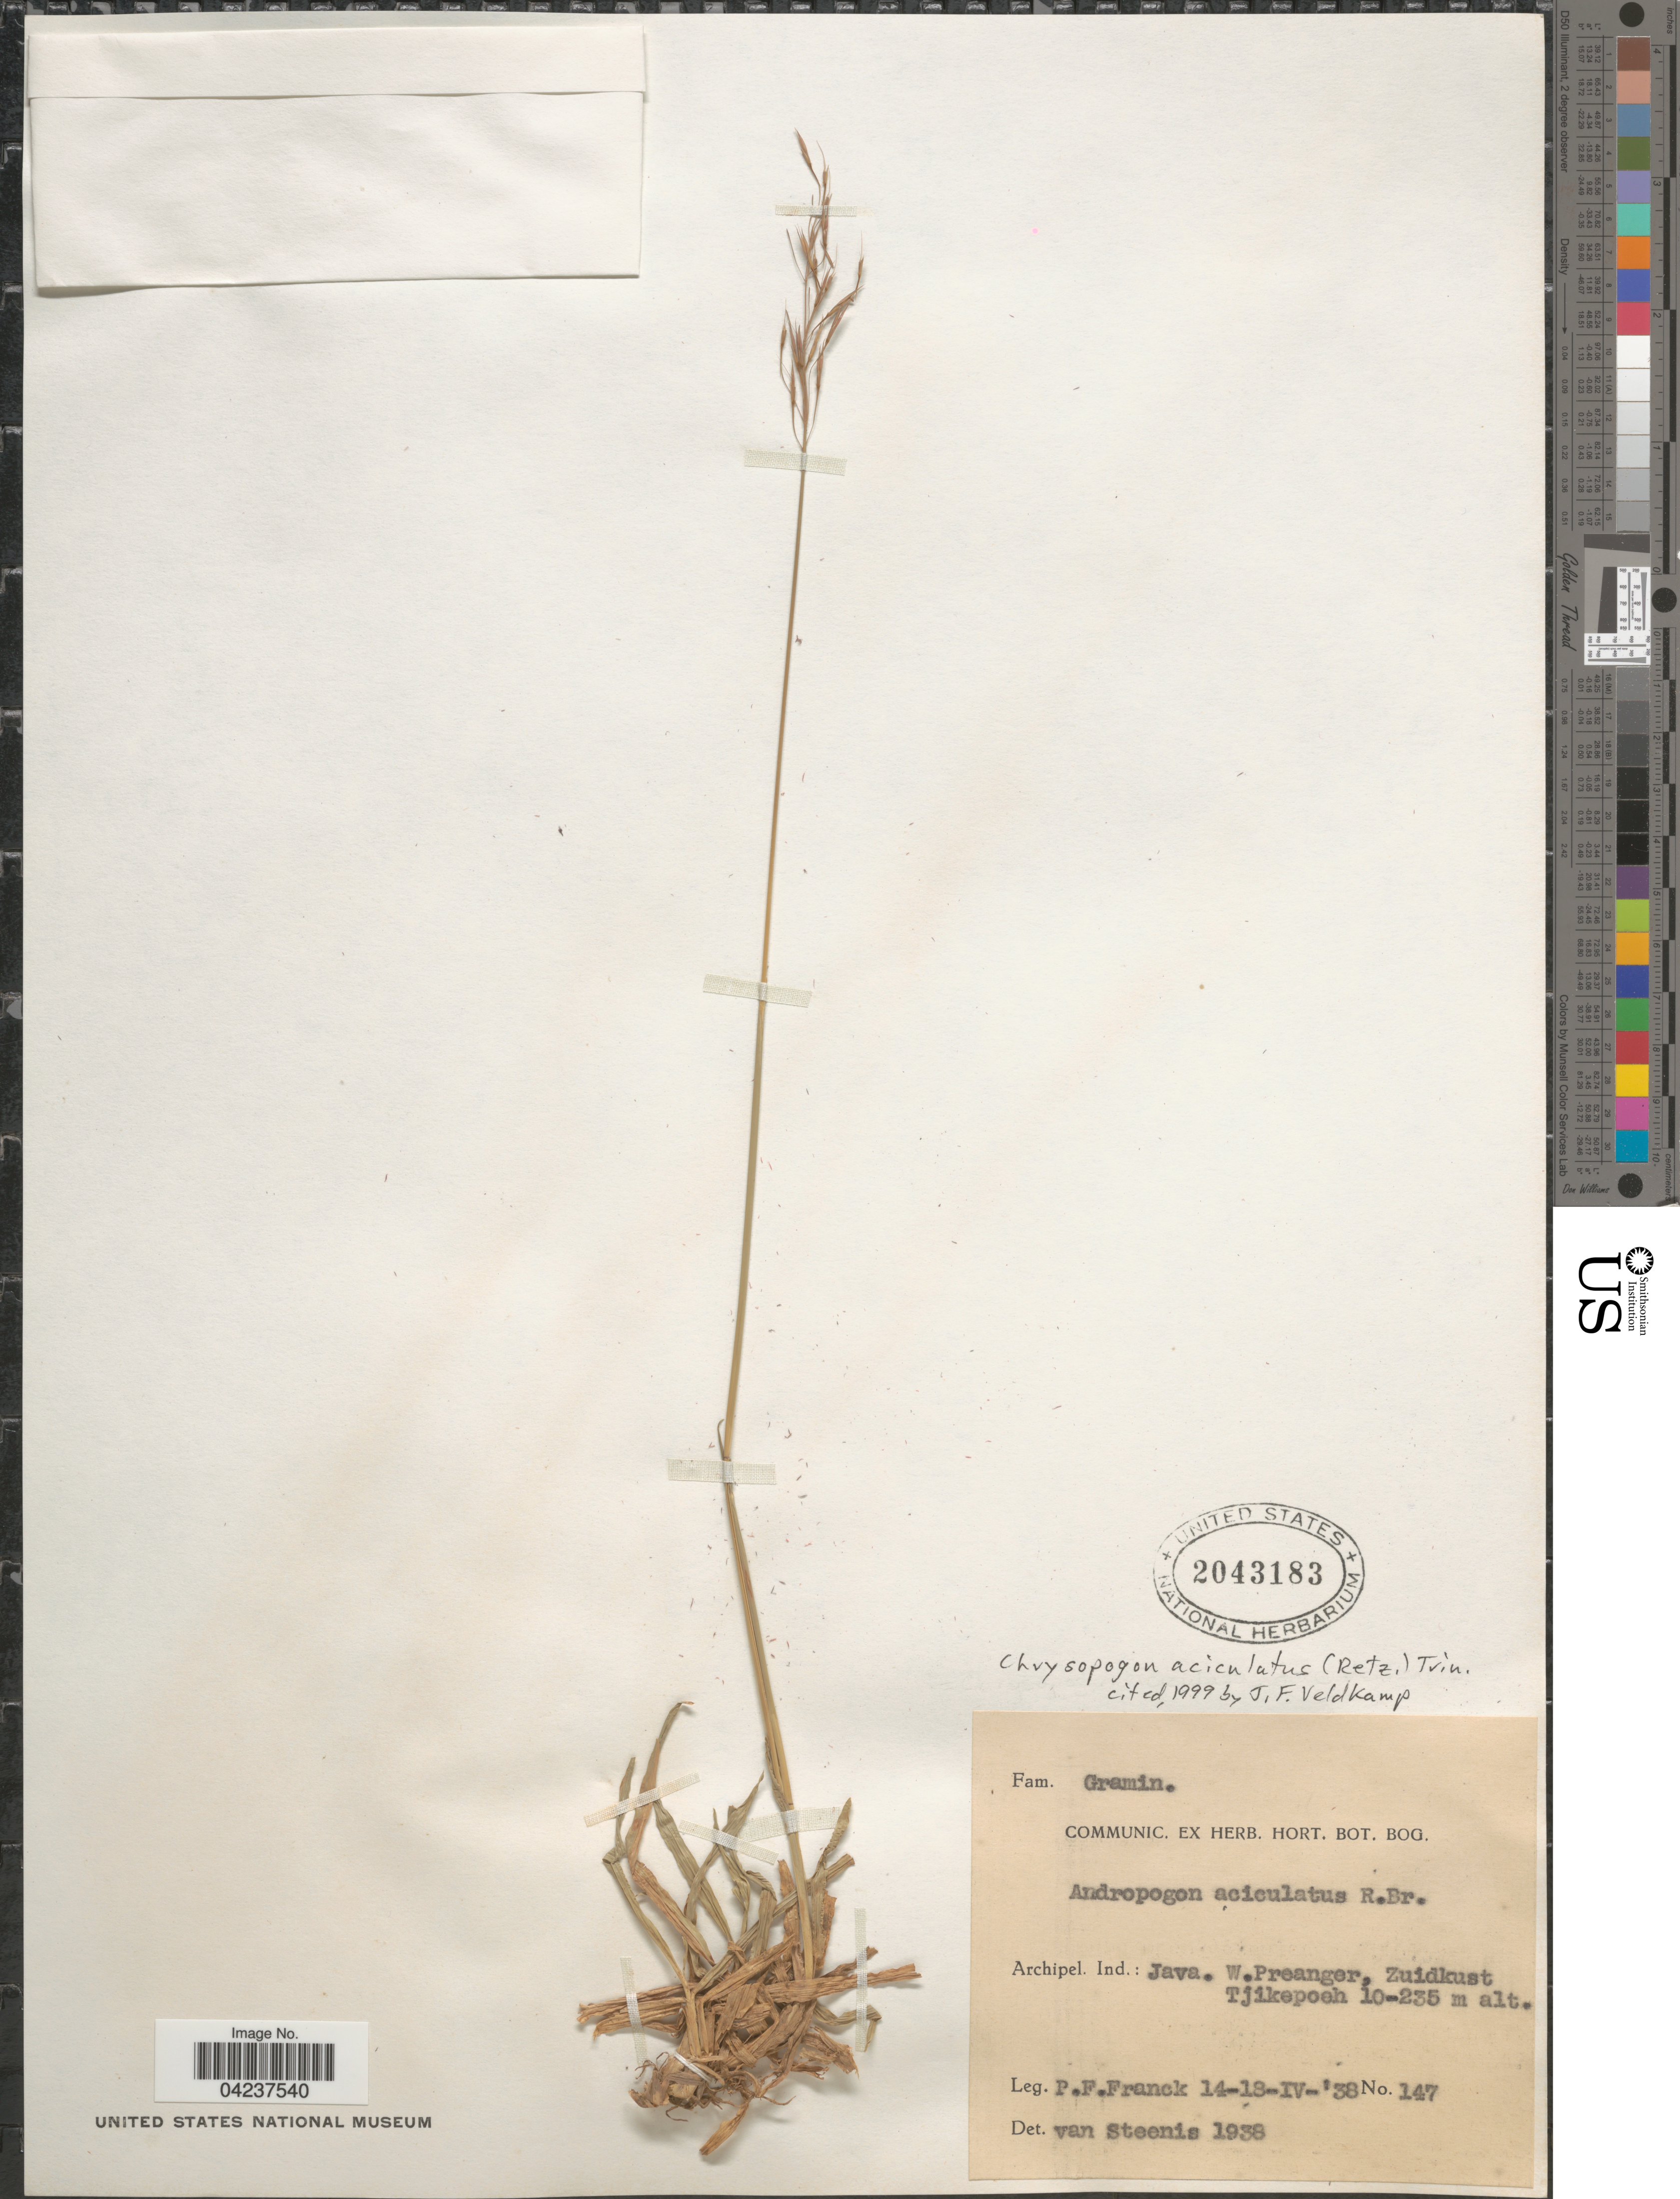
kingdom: Plantae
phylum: Tracheophyta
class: Liliopsida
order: Poales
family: Poaceae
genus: Chrysopogon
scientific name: Chrysopogon aciculatus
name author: (Retz.) Trin.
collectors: P. Franck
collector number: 147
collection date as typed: Transcribed d/m/y: 14/4/38 to 18/4/38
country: Indonesia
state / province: Java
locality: Archipel. Ind. : Java. W.Preanger, Zuidkust Tjikepoeh.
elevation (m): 10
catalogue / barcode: US 2043183